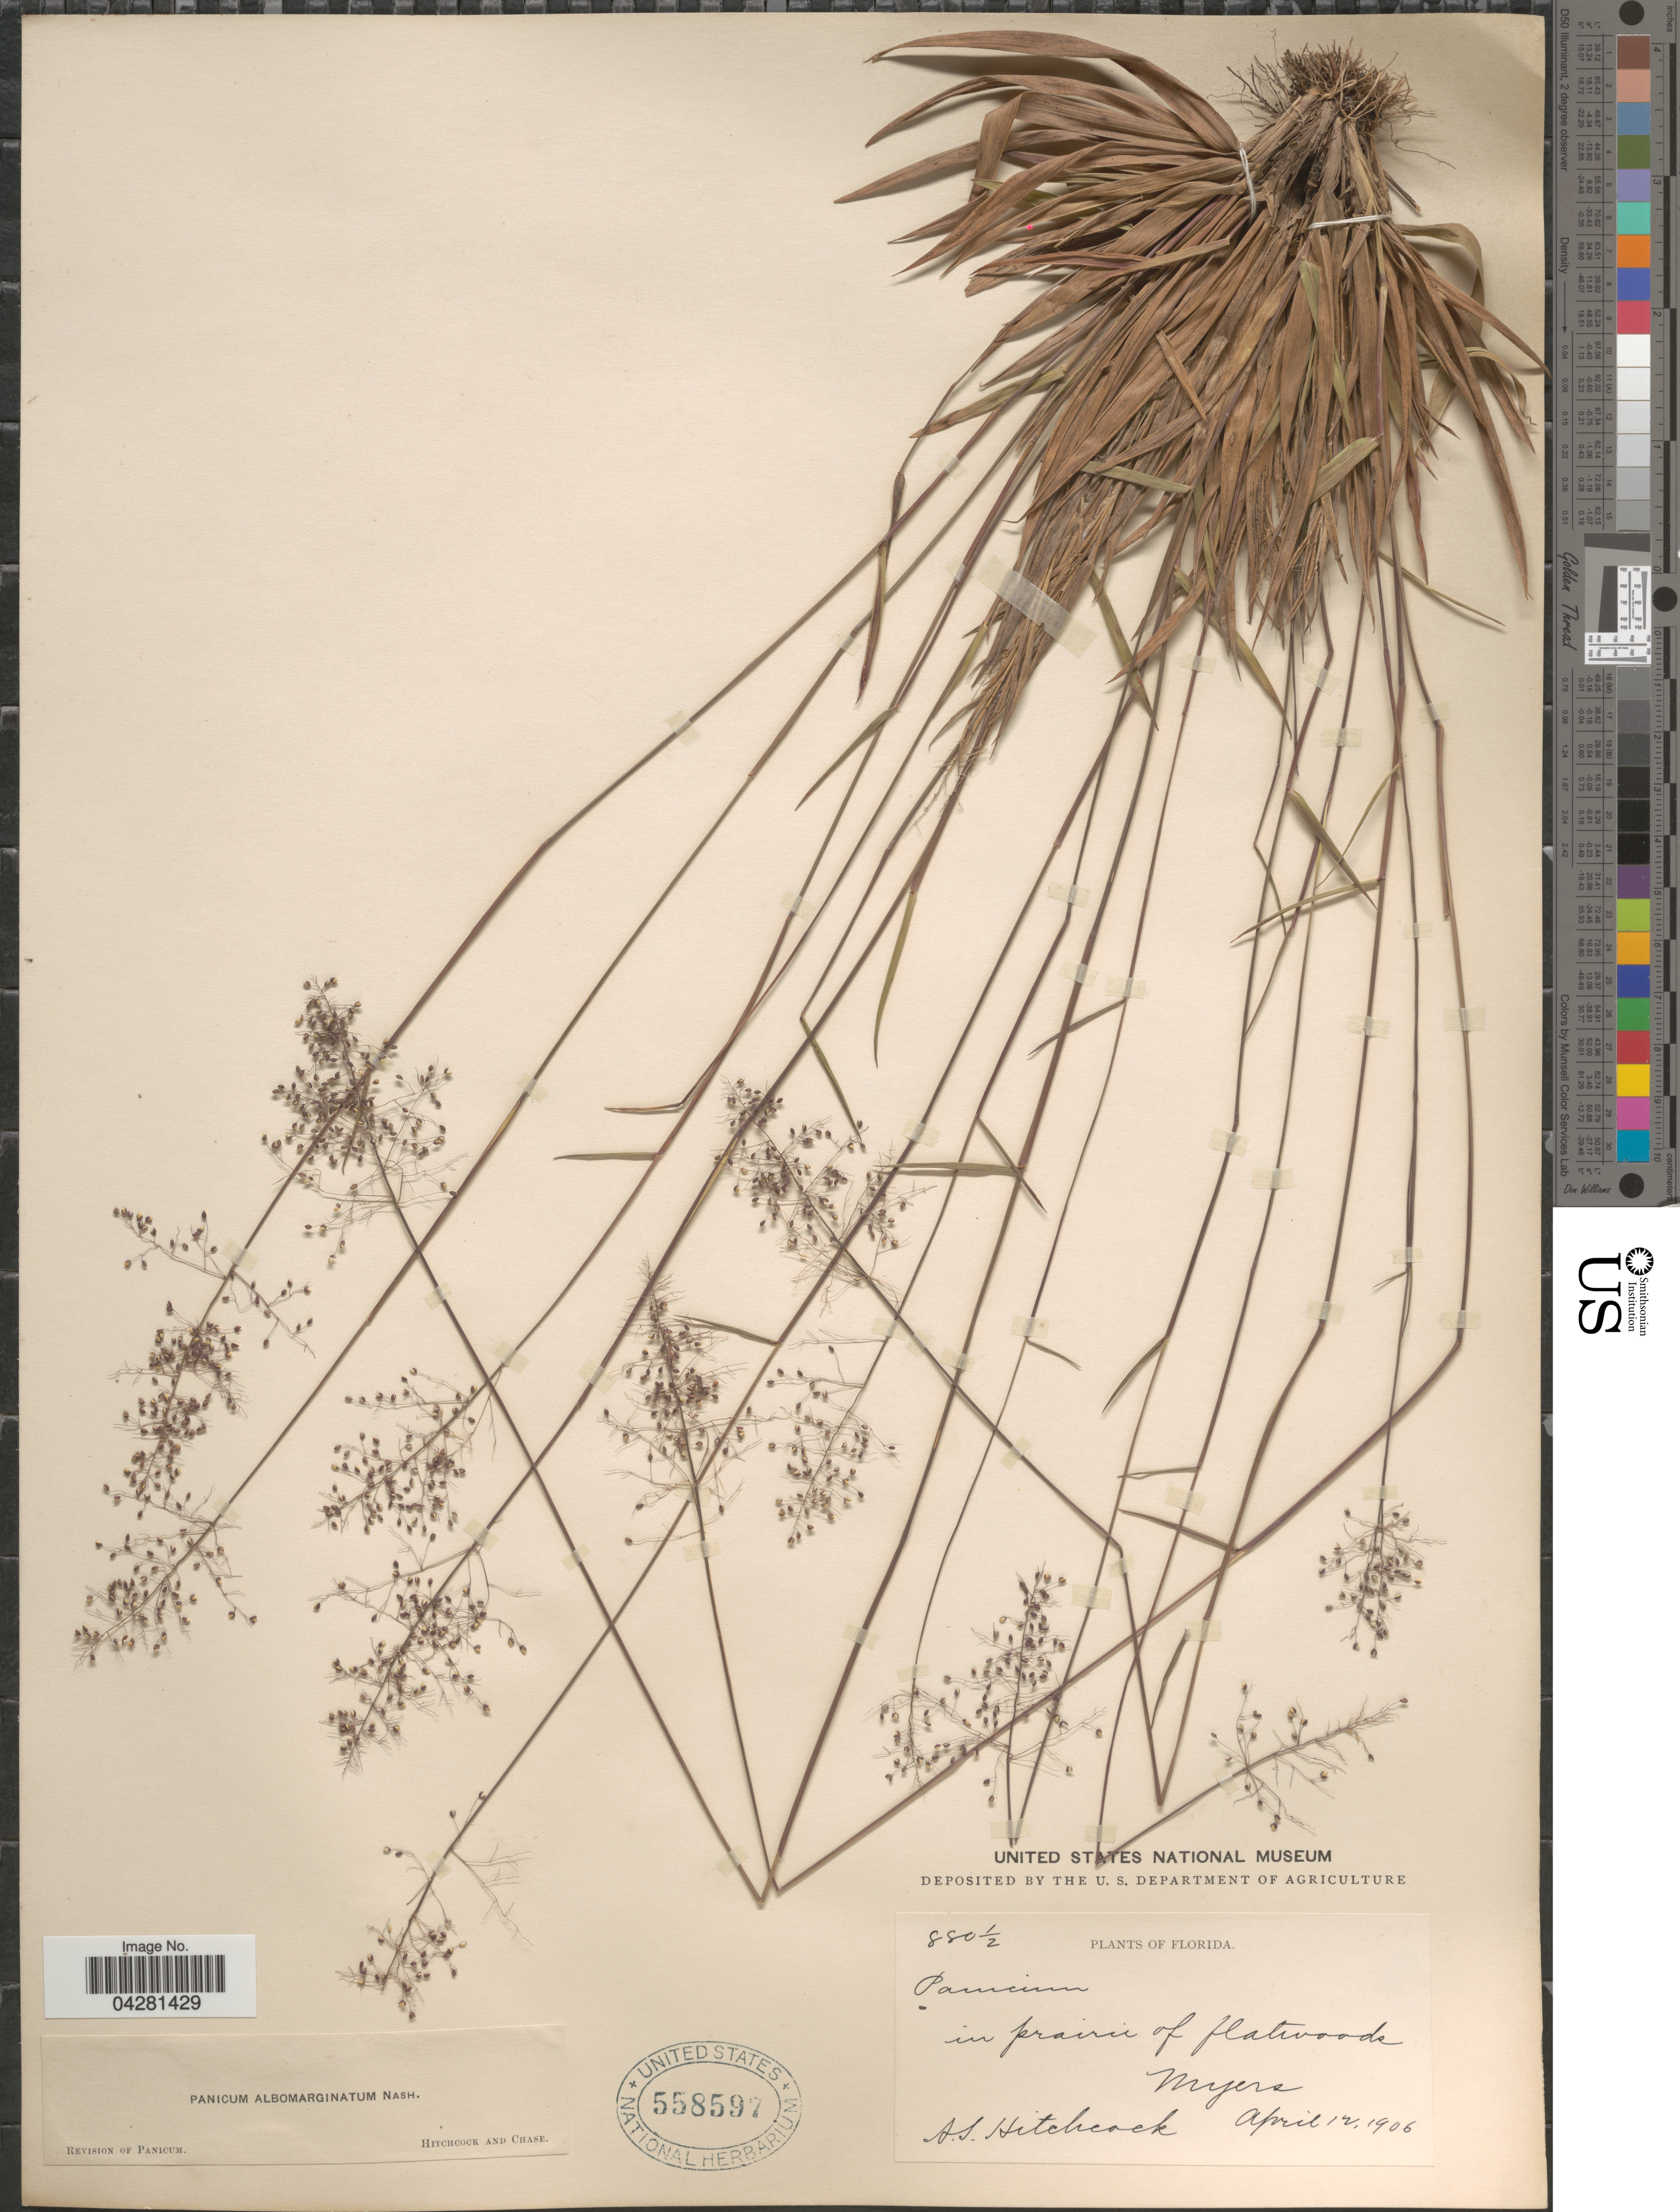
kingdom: Plantae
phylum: Tracheophyta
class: Liliopsida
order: Poales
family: Poaceae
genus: Dichanthelium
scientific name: Dichanthelium dichotomum var. unciphyllum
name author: (Trin.) Davidse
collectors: A. S. Hitchcock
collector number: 880½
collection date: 1906-04-12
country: United States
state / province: Florida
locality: In prairie of flatwoods. Myers.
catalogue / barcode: US 558597